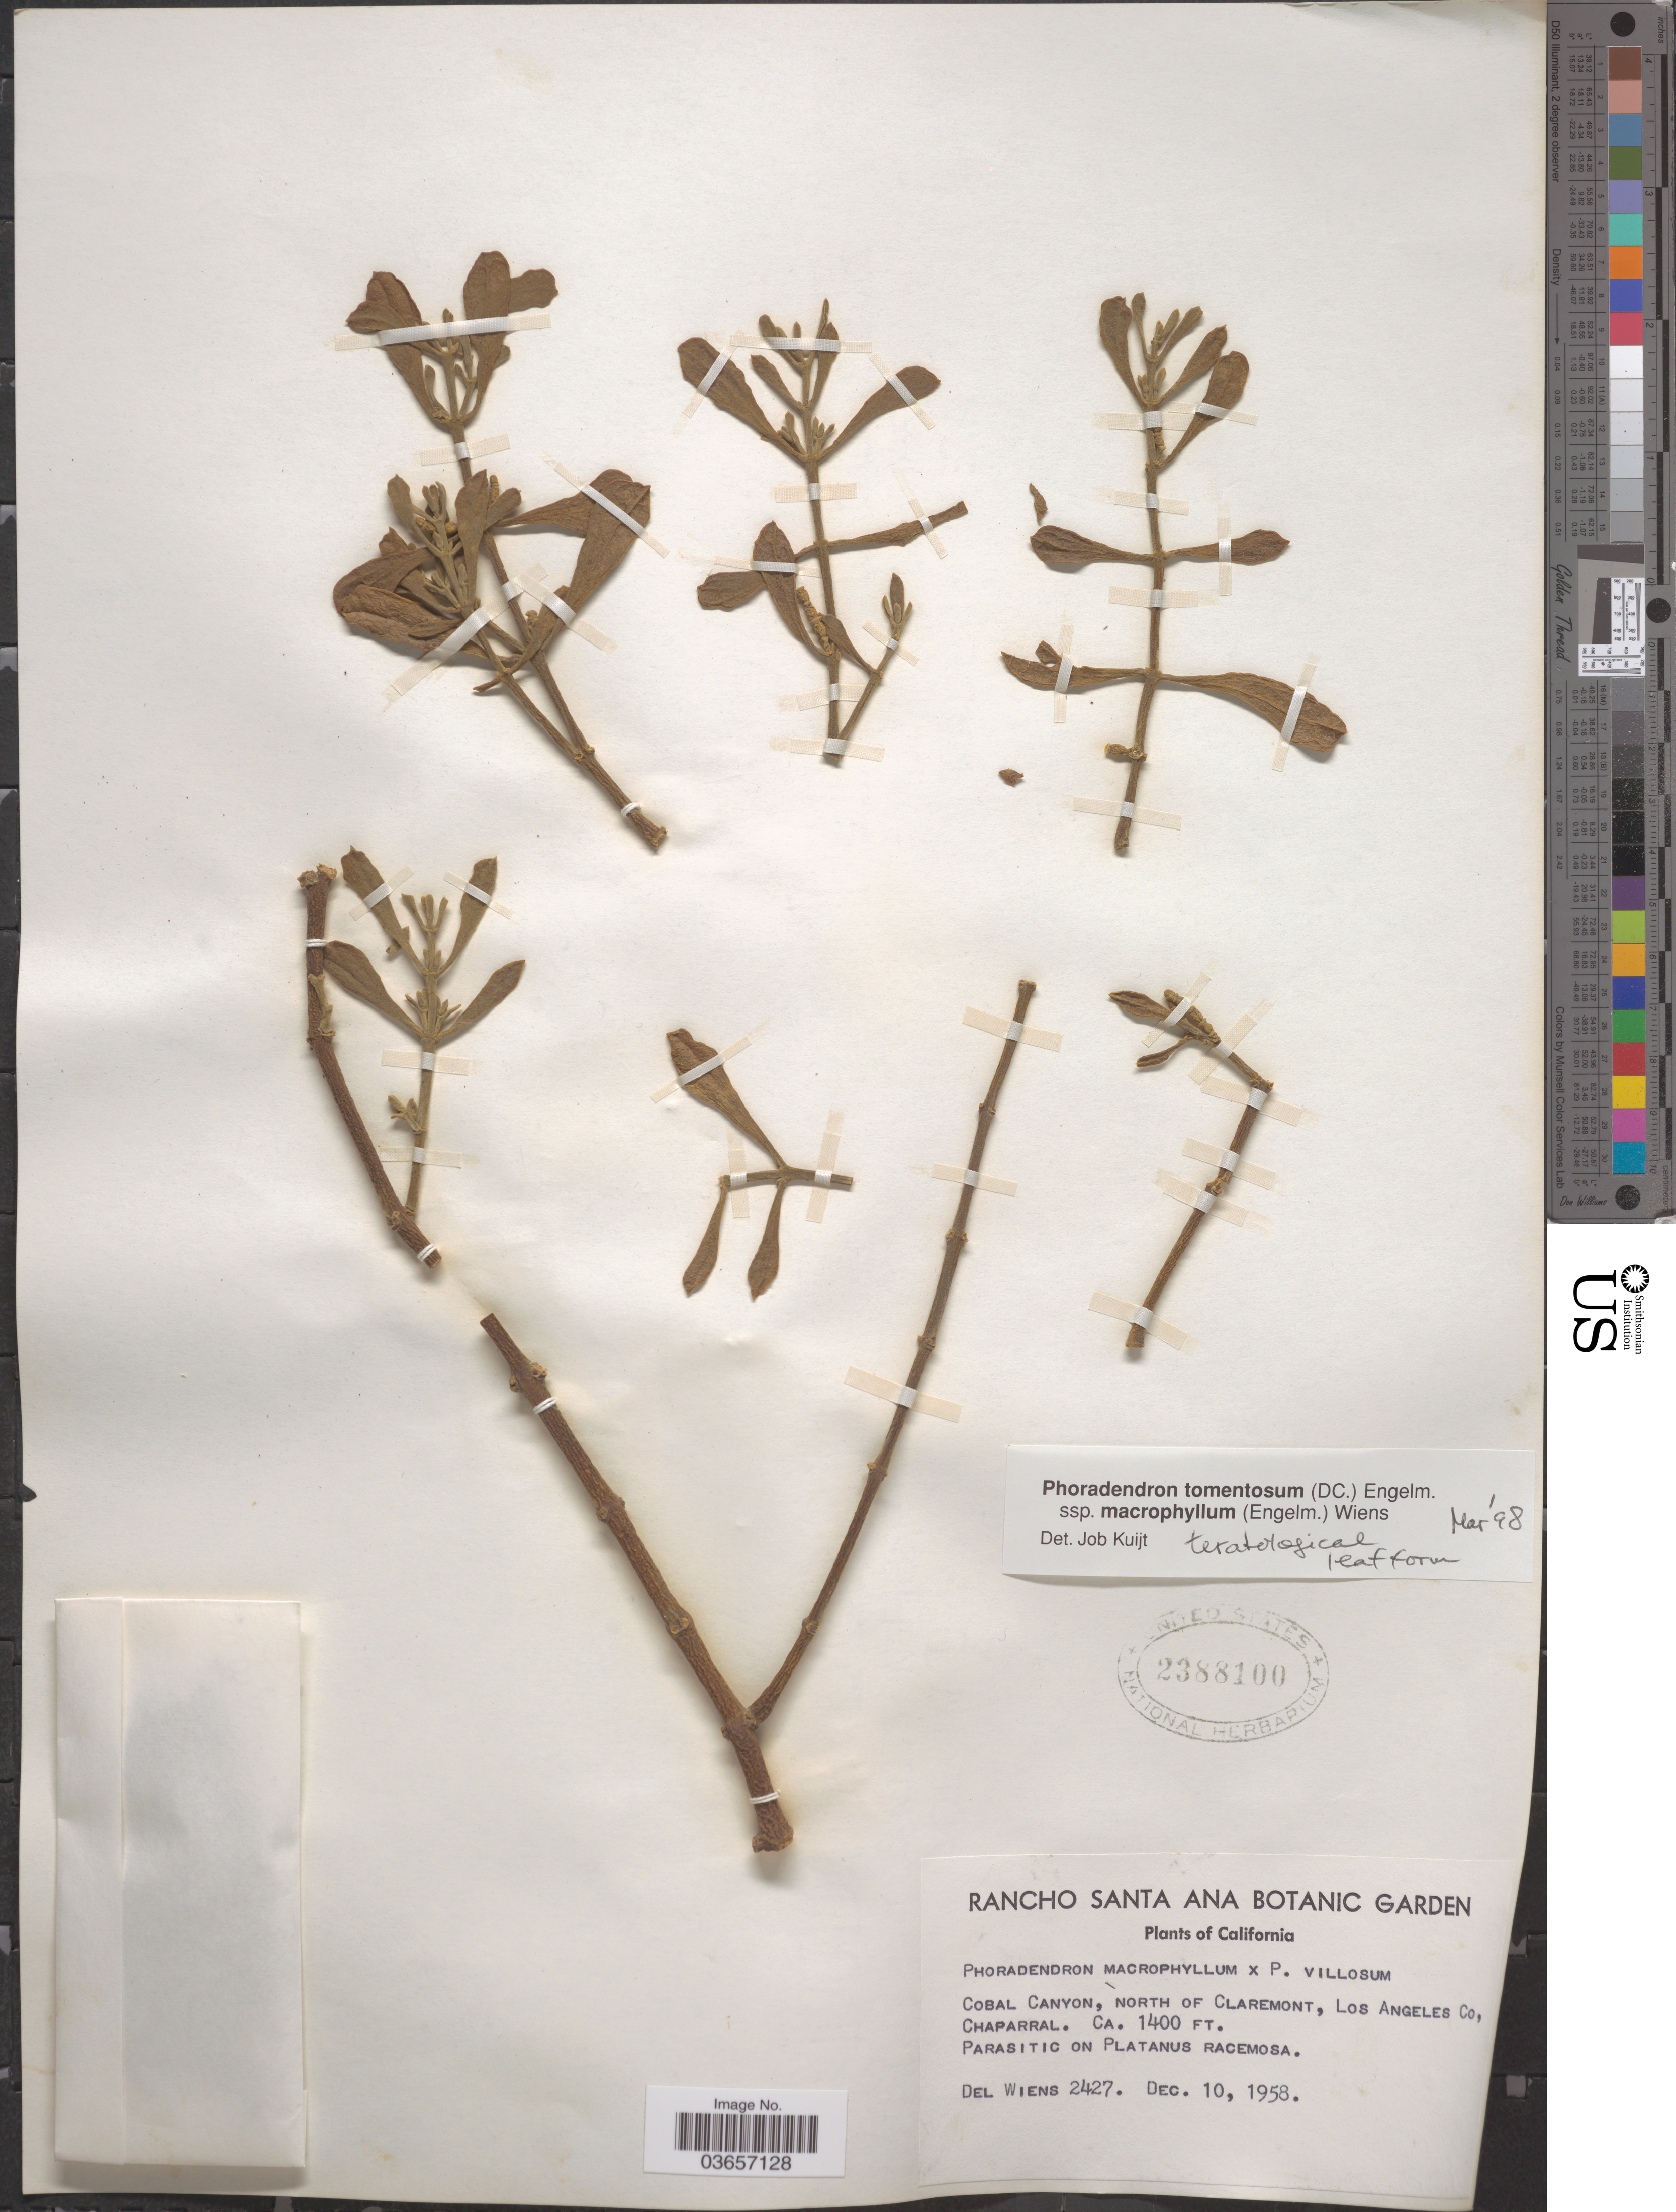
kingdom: Plantae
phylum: Tracheophyta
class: Magnoliopsida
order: Santalales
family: Viscaceae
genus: Phoradendron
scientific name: Phoradendron tomentosum subsp. macrophyllum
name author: DC.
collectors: D. Wiens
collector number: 2427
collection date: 1958-12-10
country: United States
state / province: California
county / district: Los Angeles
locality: Cobal Canyon, north of Claremont, Los Angeles Co.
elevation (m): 427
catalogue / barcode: US 2388100